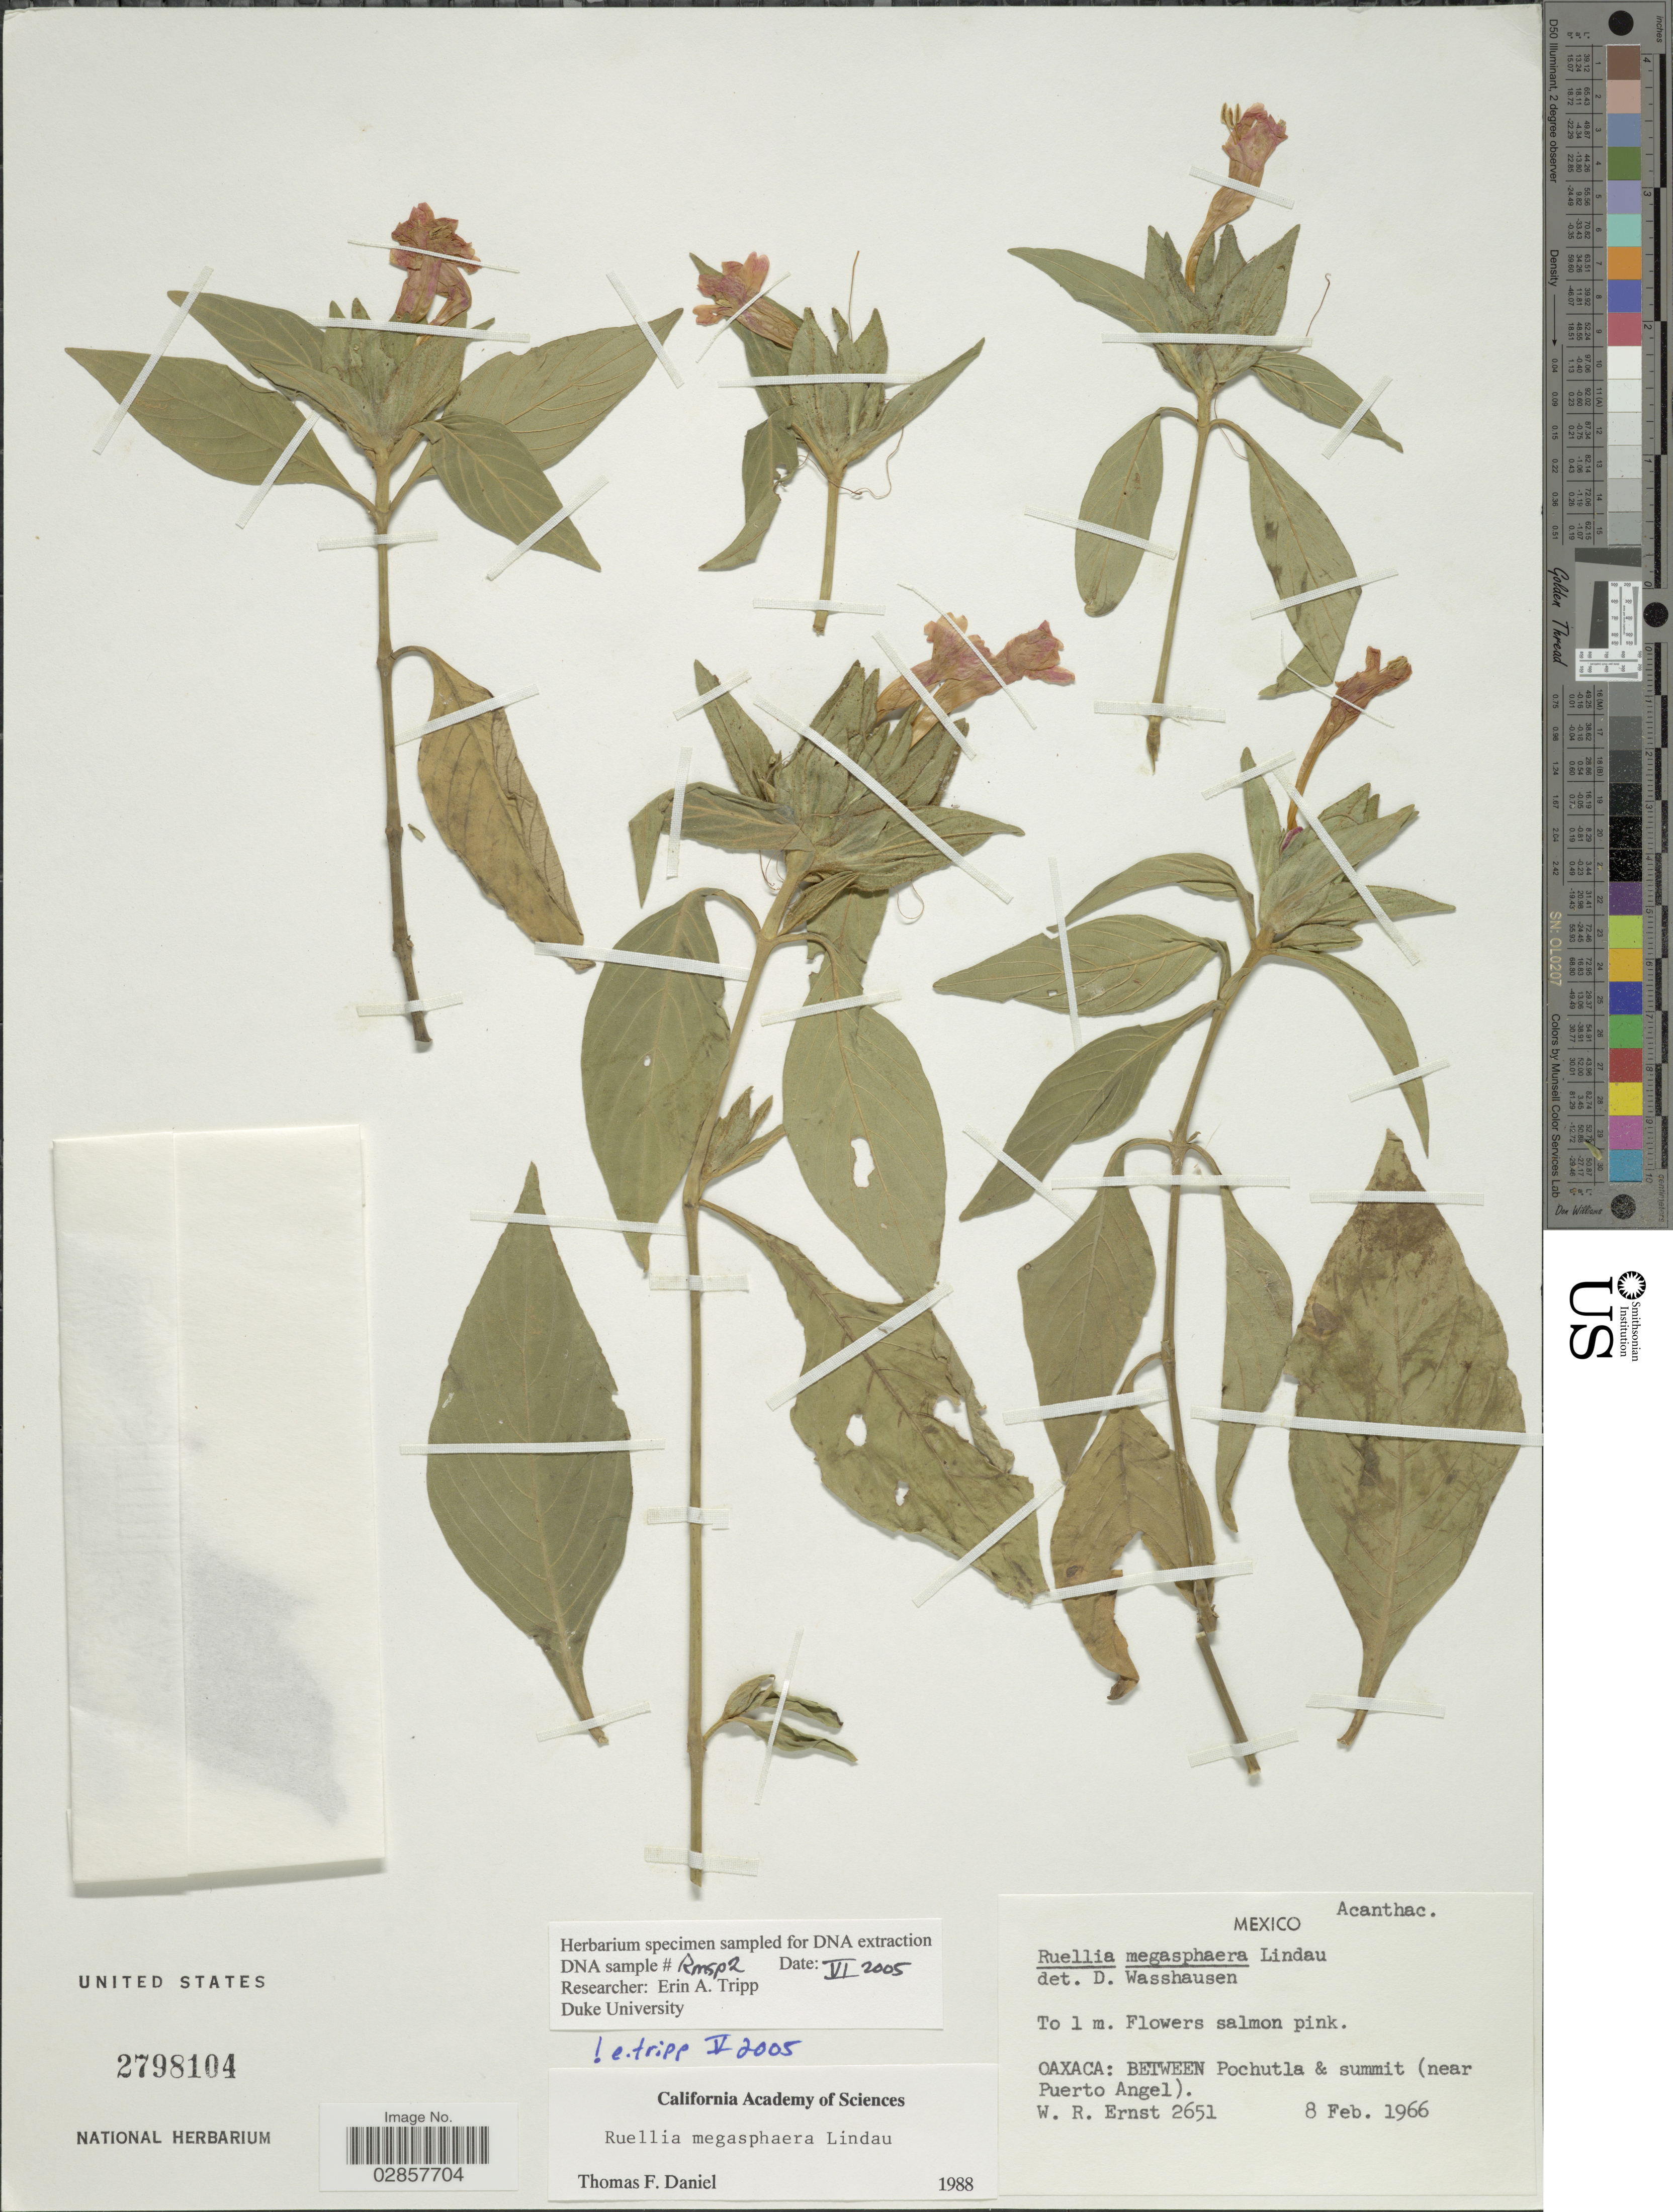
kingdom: Plantae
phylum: Tracheophyta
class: Magnoliopsida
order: Lamiales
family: Acanthaceae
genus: Ruellia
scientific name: Ruellia megasphaera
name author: Lindau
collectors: W. R. Ernst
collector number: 2651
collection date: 1966-02-08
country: Mexico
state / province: Oaxaca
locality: Between Pochutla & summit (near Puerto Angel).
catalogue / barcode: US 2798104